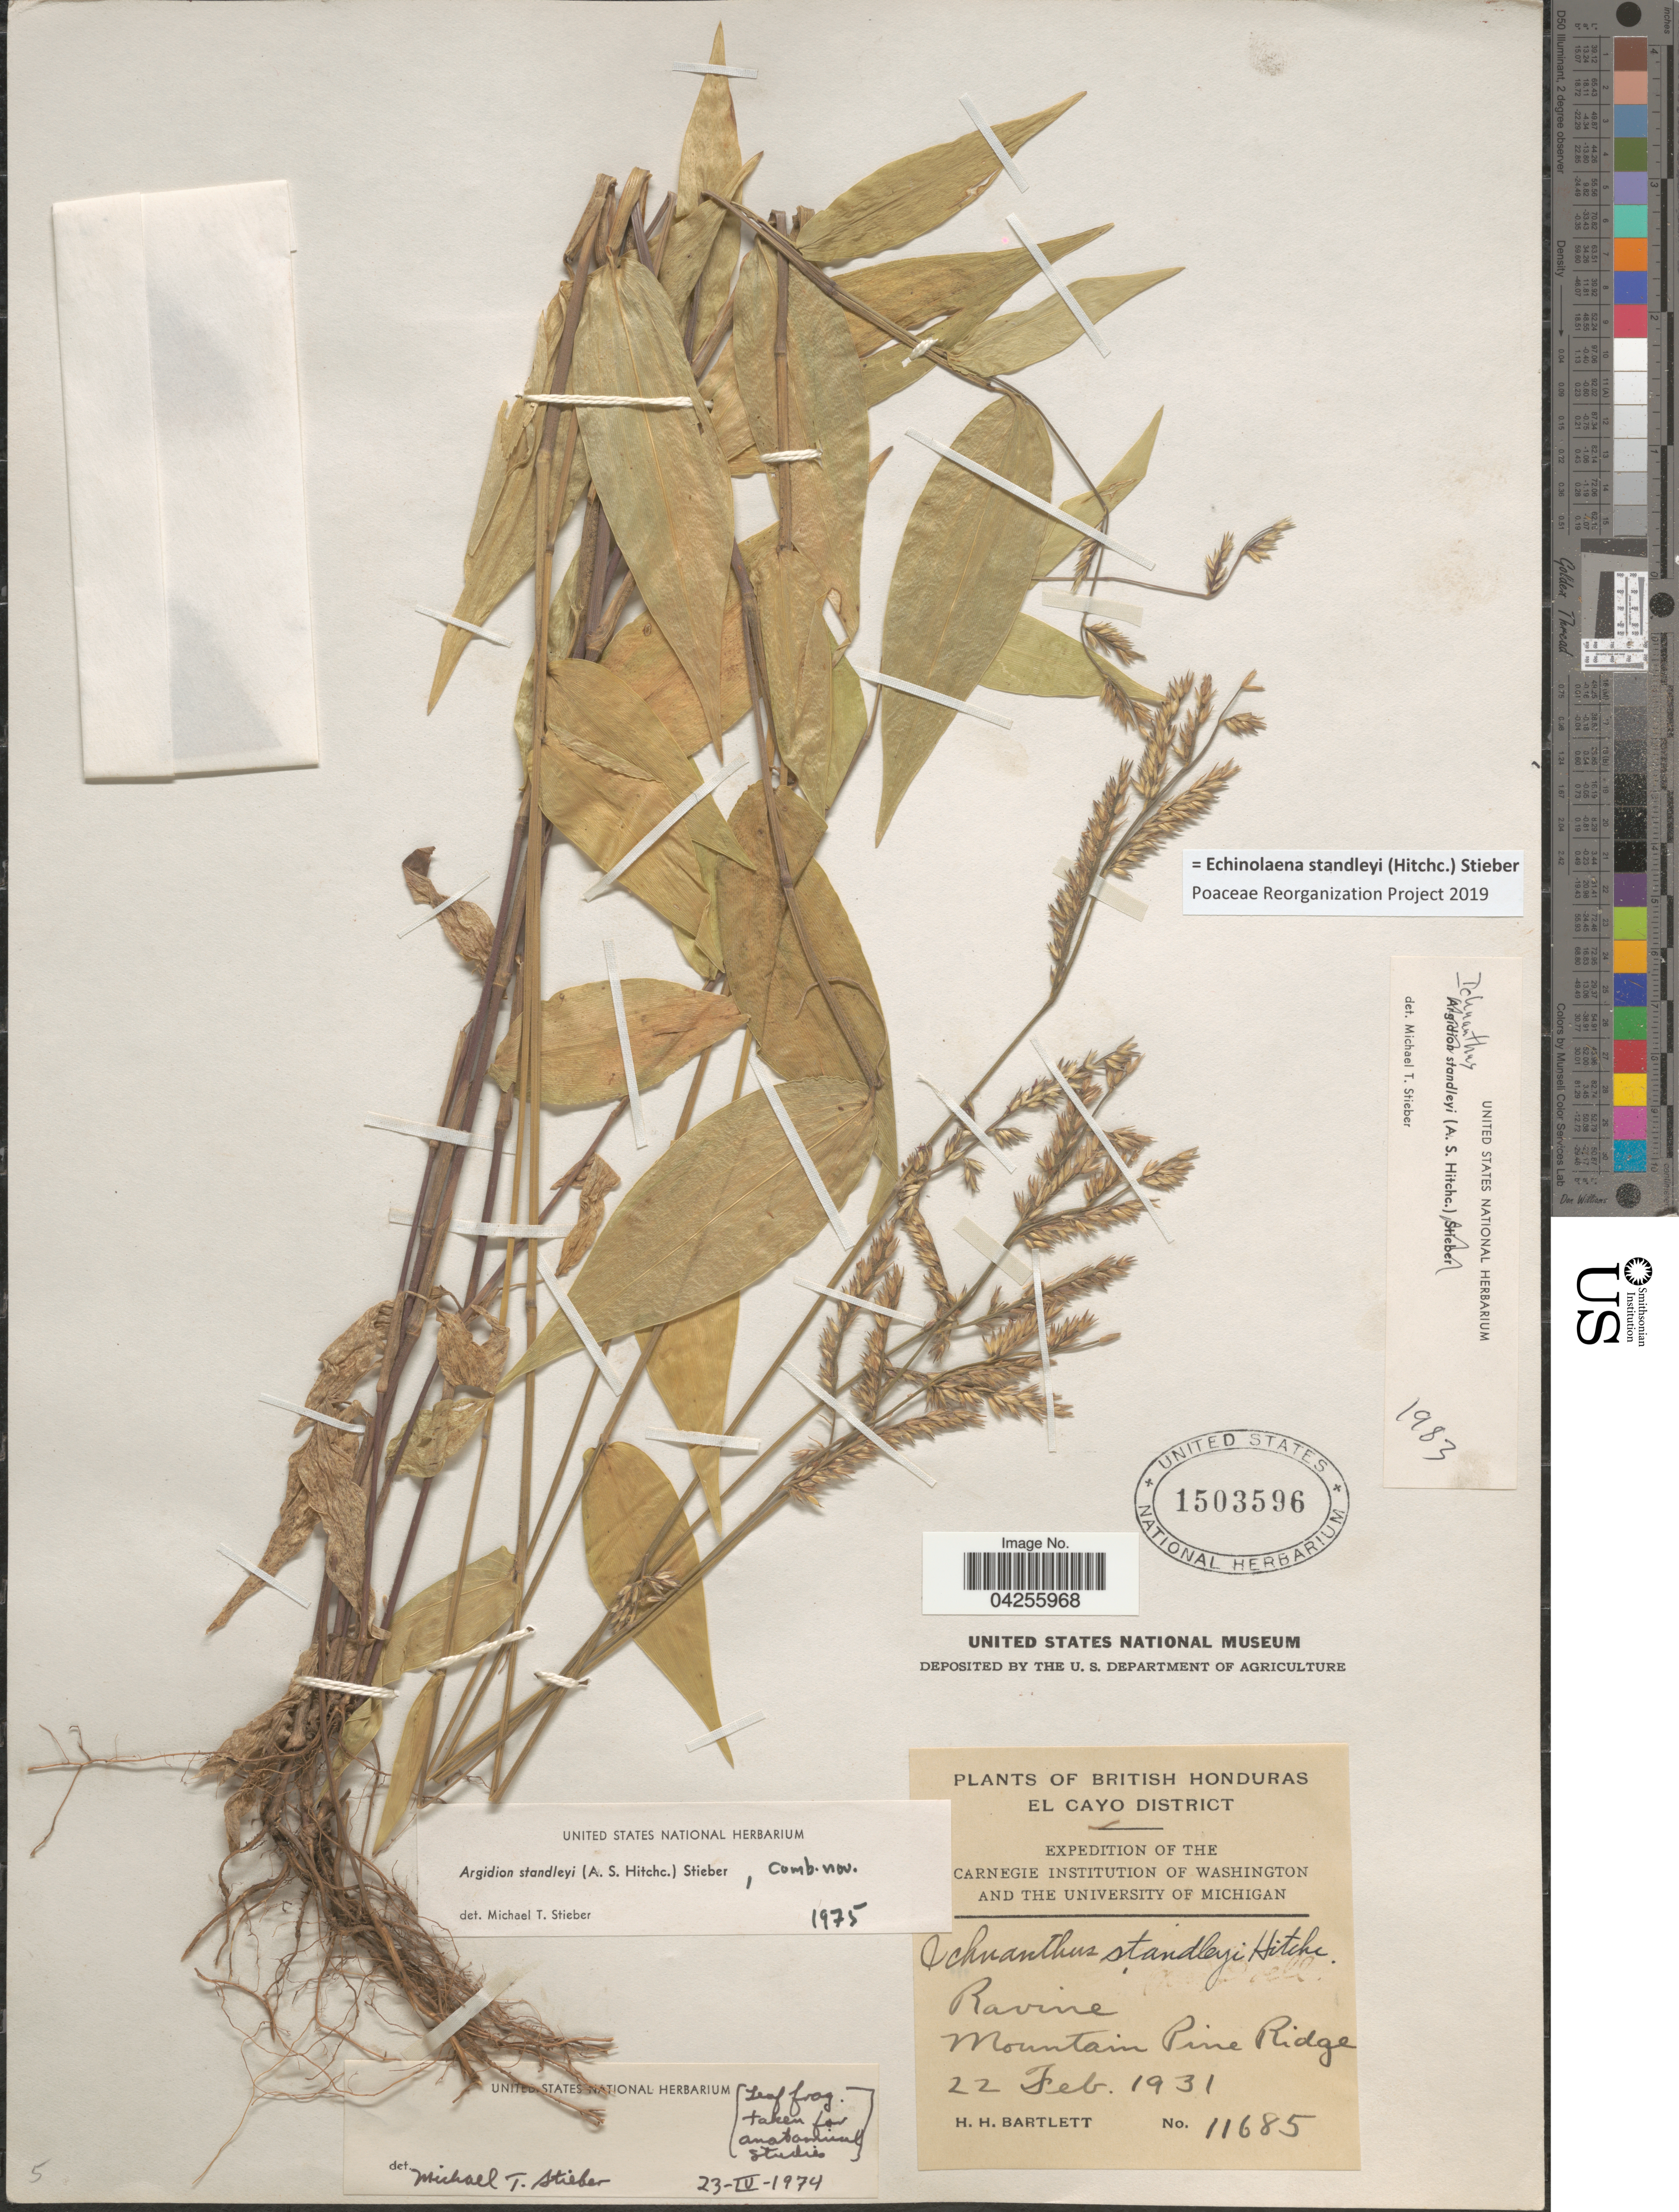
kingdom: Plantae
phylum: Tracheophyta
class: Liliopsida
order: Poales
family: Poaceae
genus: Echinolaena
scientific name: Echinolaena standleyi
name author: (Hitchc.) Stieber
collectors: H. H. Bartlett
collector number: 11685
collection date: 1931-02-22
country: Belize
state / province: Cayo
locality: British Honduras. El Cayo District. Expedition of The Carnegie Institution of Washington and the University of Michigan. Ravine. Mountain Pine Ridge.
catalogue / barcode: US 1503596